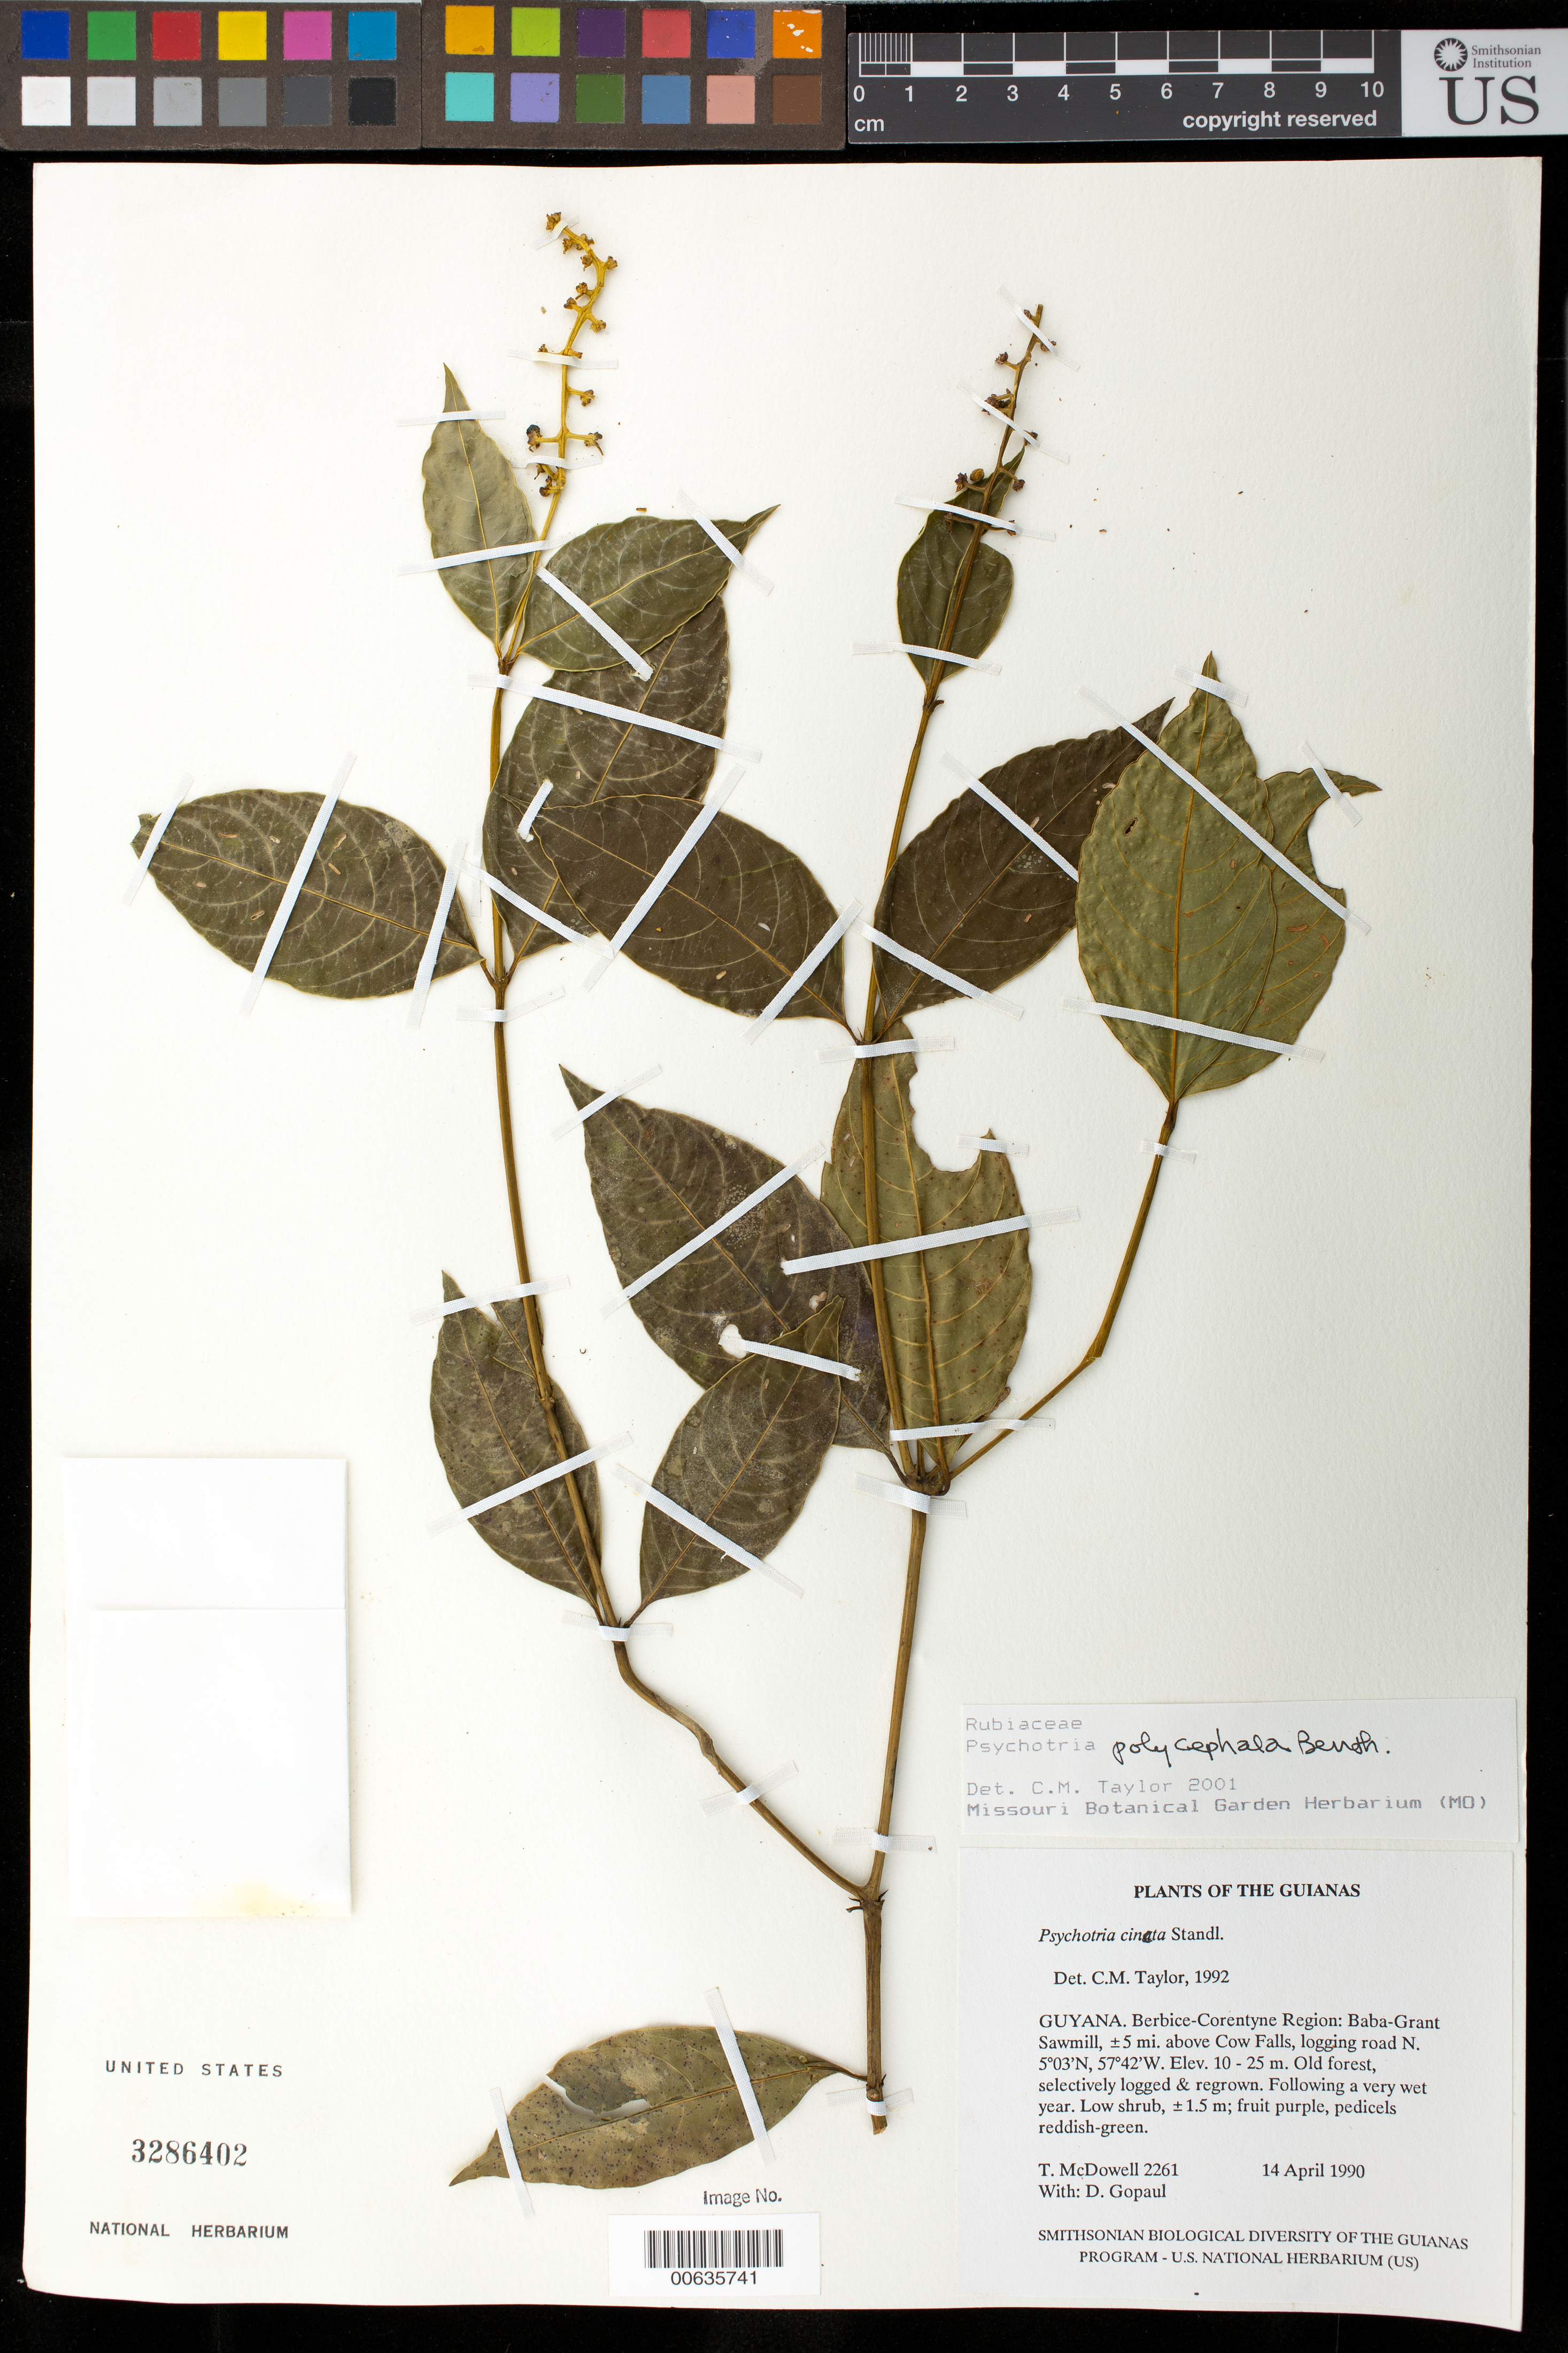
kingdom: Plantae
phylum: Tracheophyta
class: Magnoliopsida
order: Gentianales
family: Rubiaceae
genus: Palicourea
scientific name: Palicourea polycephala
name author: (Benth.) Delprete & J.H. Kirkbr.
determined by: Kirkbride, J. H., Jr.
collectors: T. McDowell & D. Gopaul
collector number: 2261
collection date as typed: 14 April 1990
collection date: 1990-04-14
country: Guyana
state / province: E. Berbice-Corentyne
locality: Baba-Grant Sawmill, ±5 mi. above Cow Falls, Corentyne River. ±4 mi. N by logging road from landing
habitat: Old forest, selectively logged & regrown. Following a very wet year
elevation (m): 10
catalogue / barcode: US 3286402